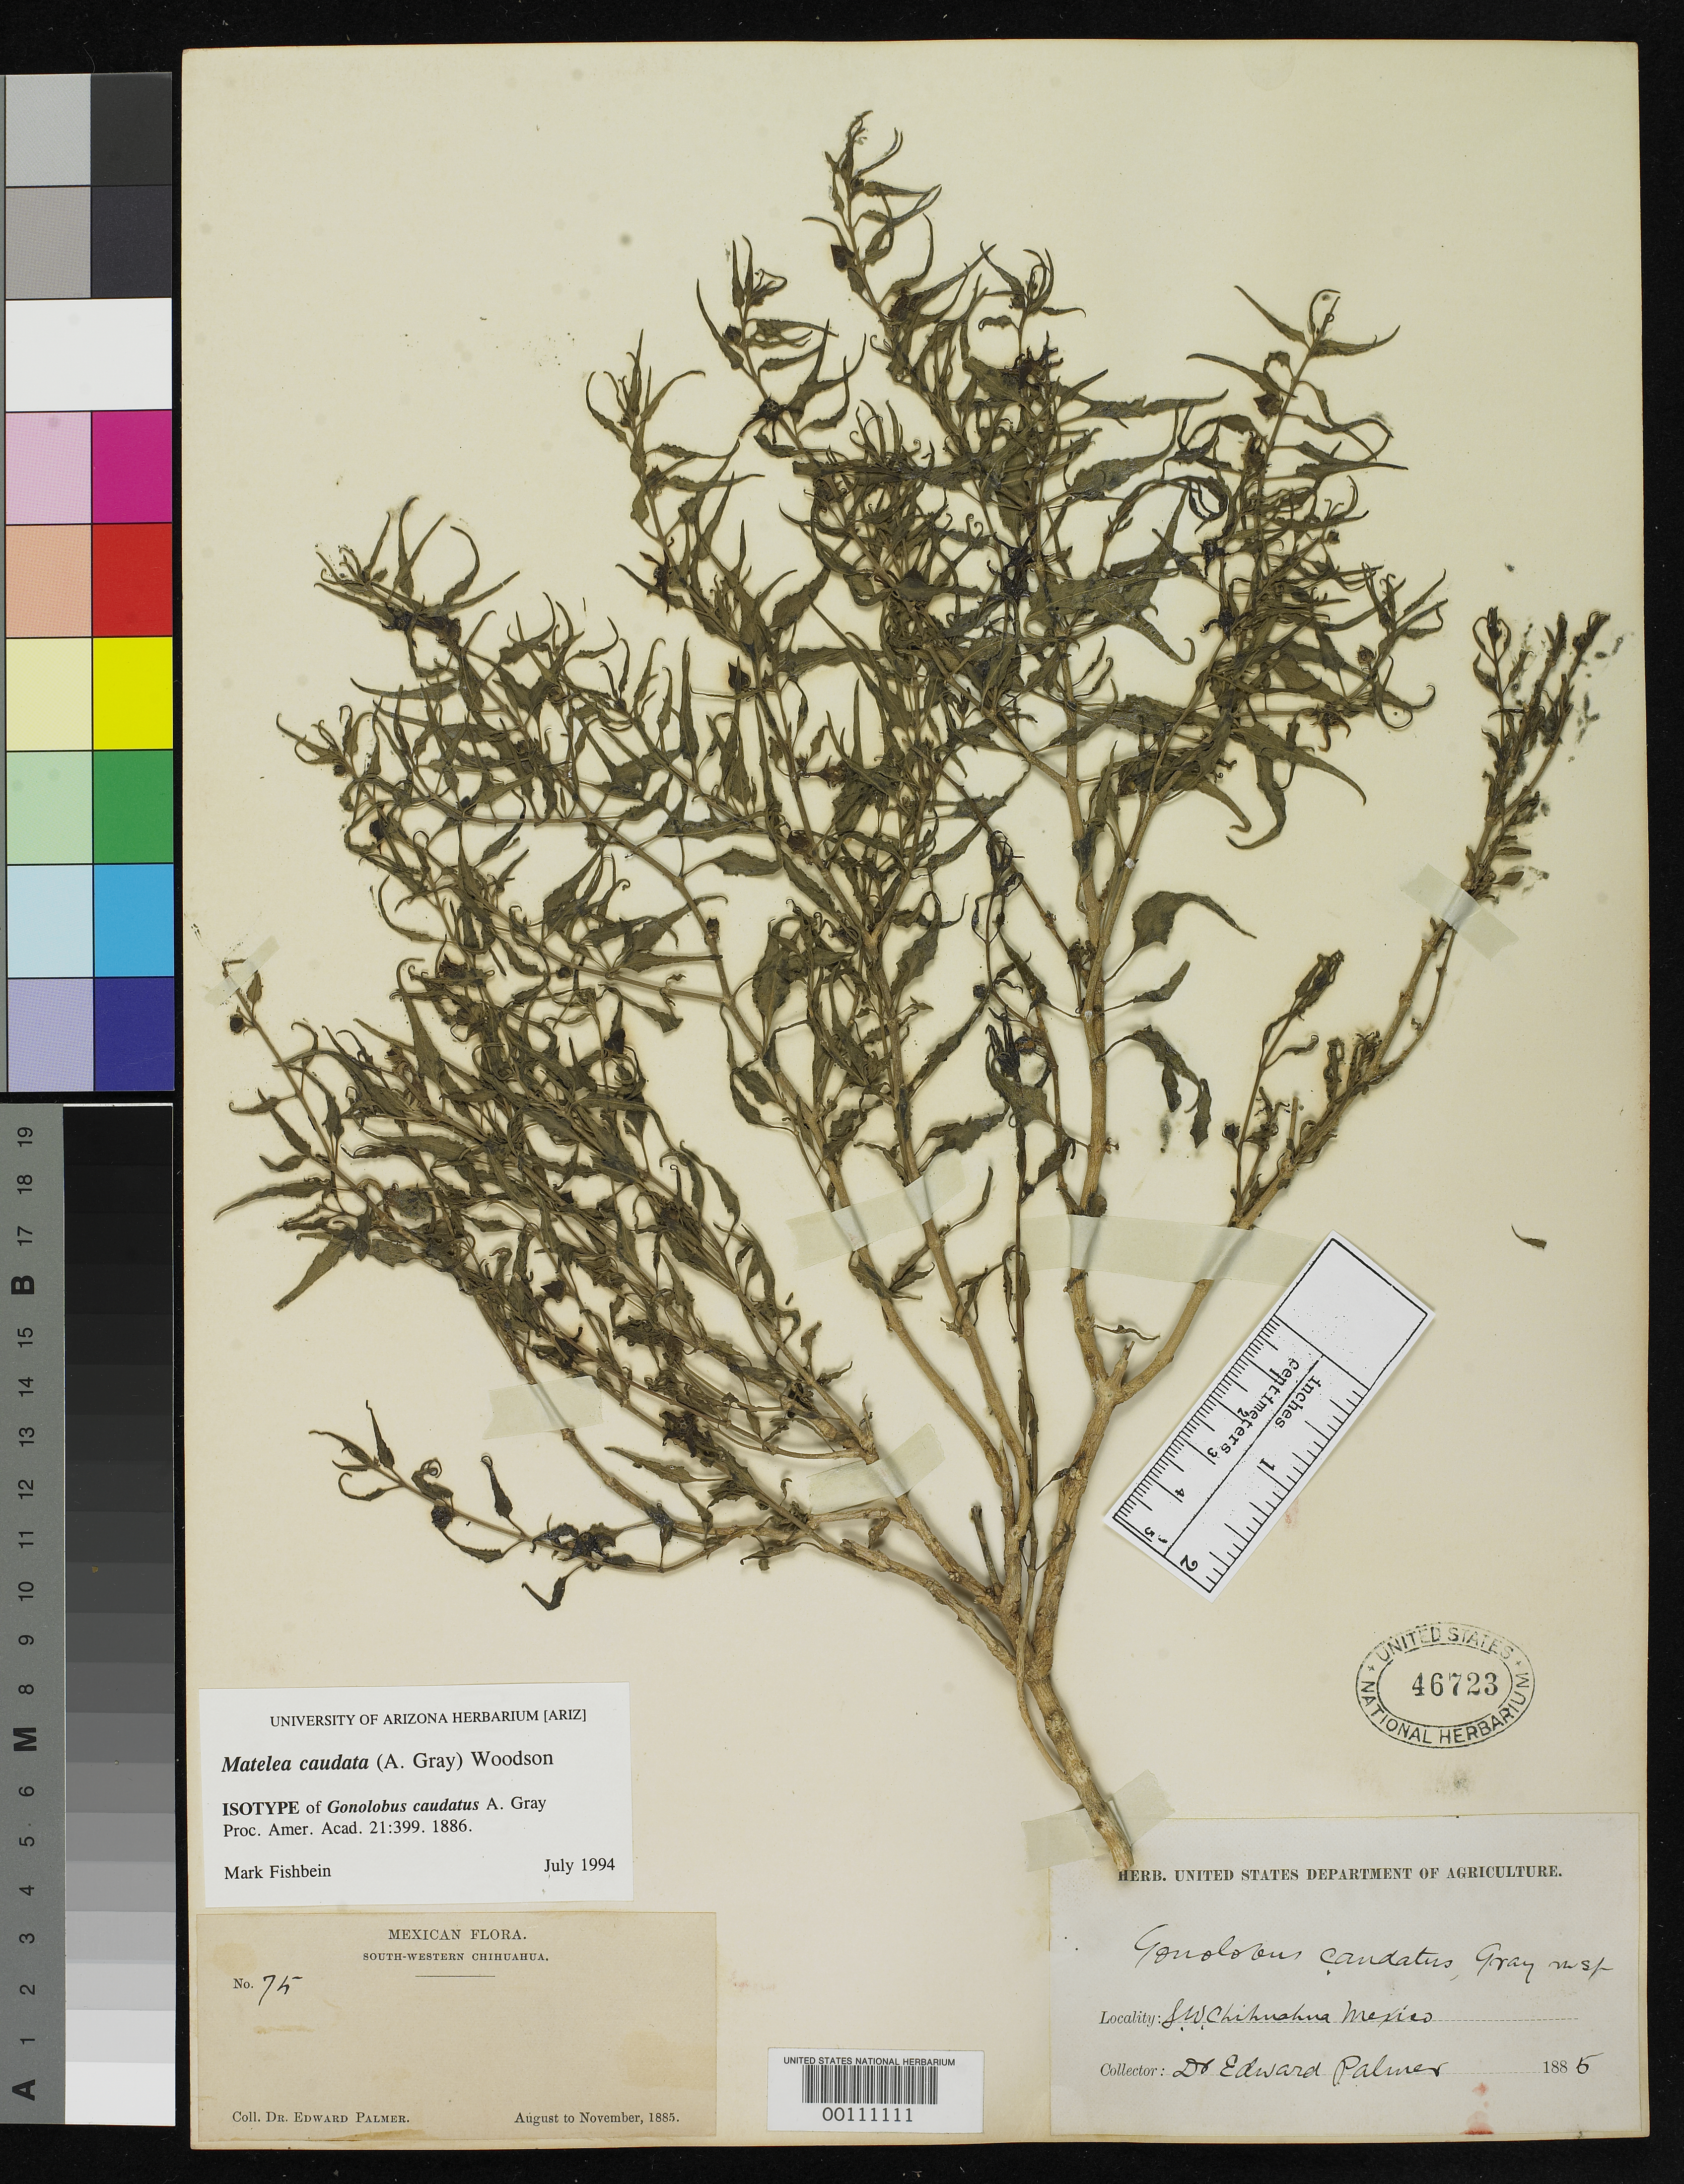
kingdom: Plantae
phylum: Tracheophyta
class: Magnoliopsida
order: Gentianales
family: Apocynaceae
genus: Gonolobus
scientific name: Gonolobus caudatus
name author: A. Gray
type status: Isotype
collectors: E. Palmer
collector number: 75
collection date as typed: Aug 1885 to -- Nov 1885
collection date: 1885-08/1885-11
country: Mexico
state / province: Chihuahua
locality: South-western Chihuahua.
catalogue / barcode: US 46723